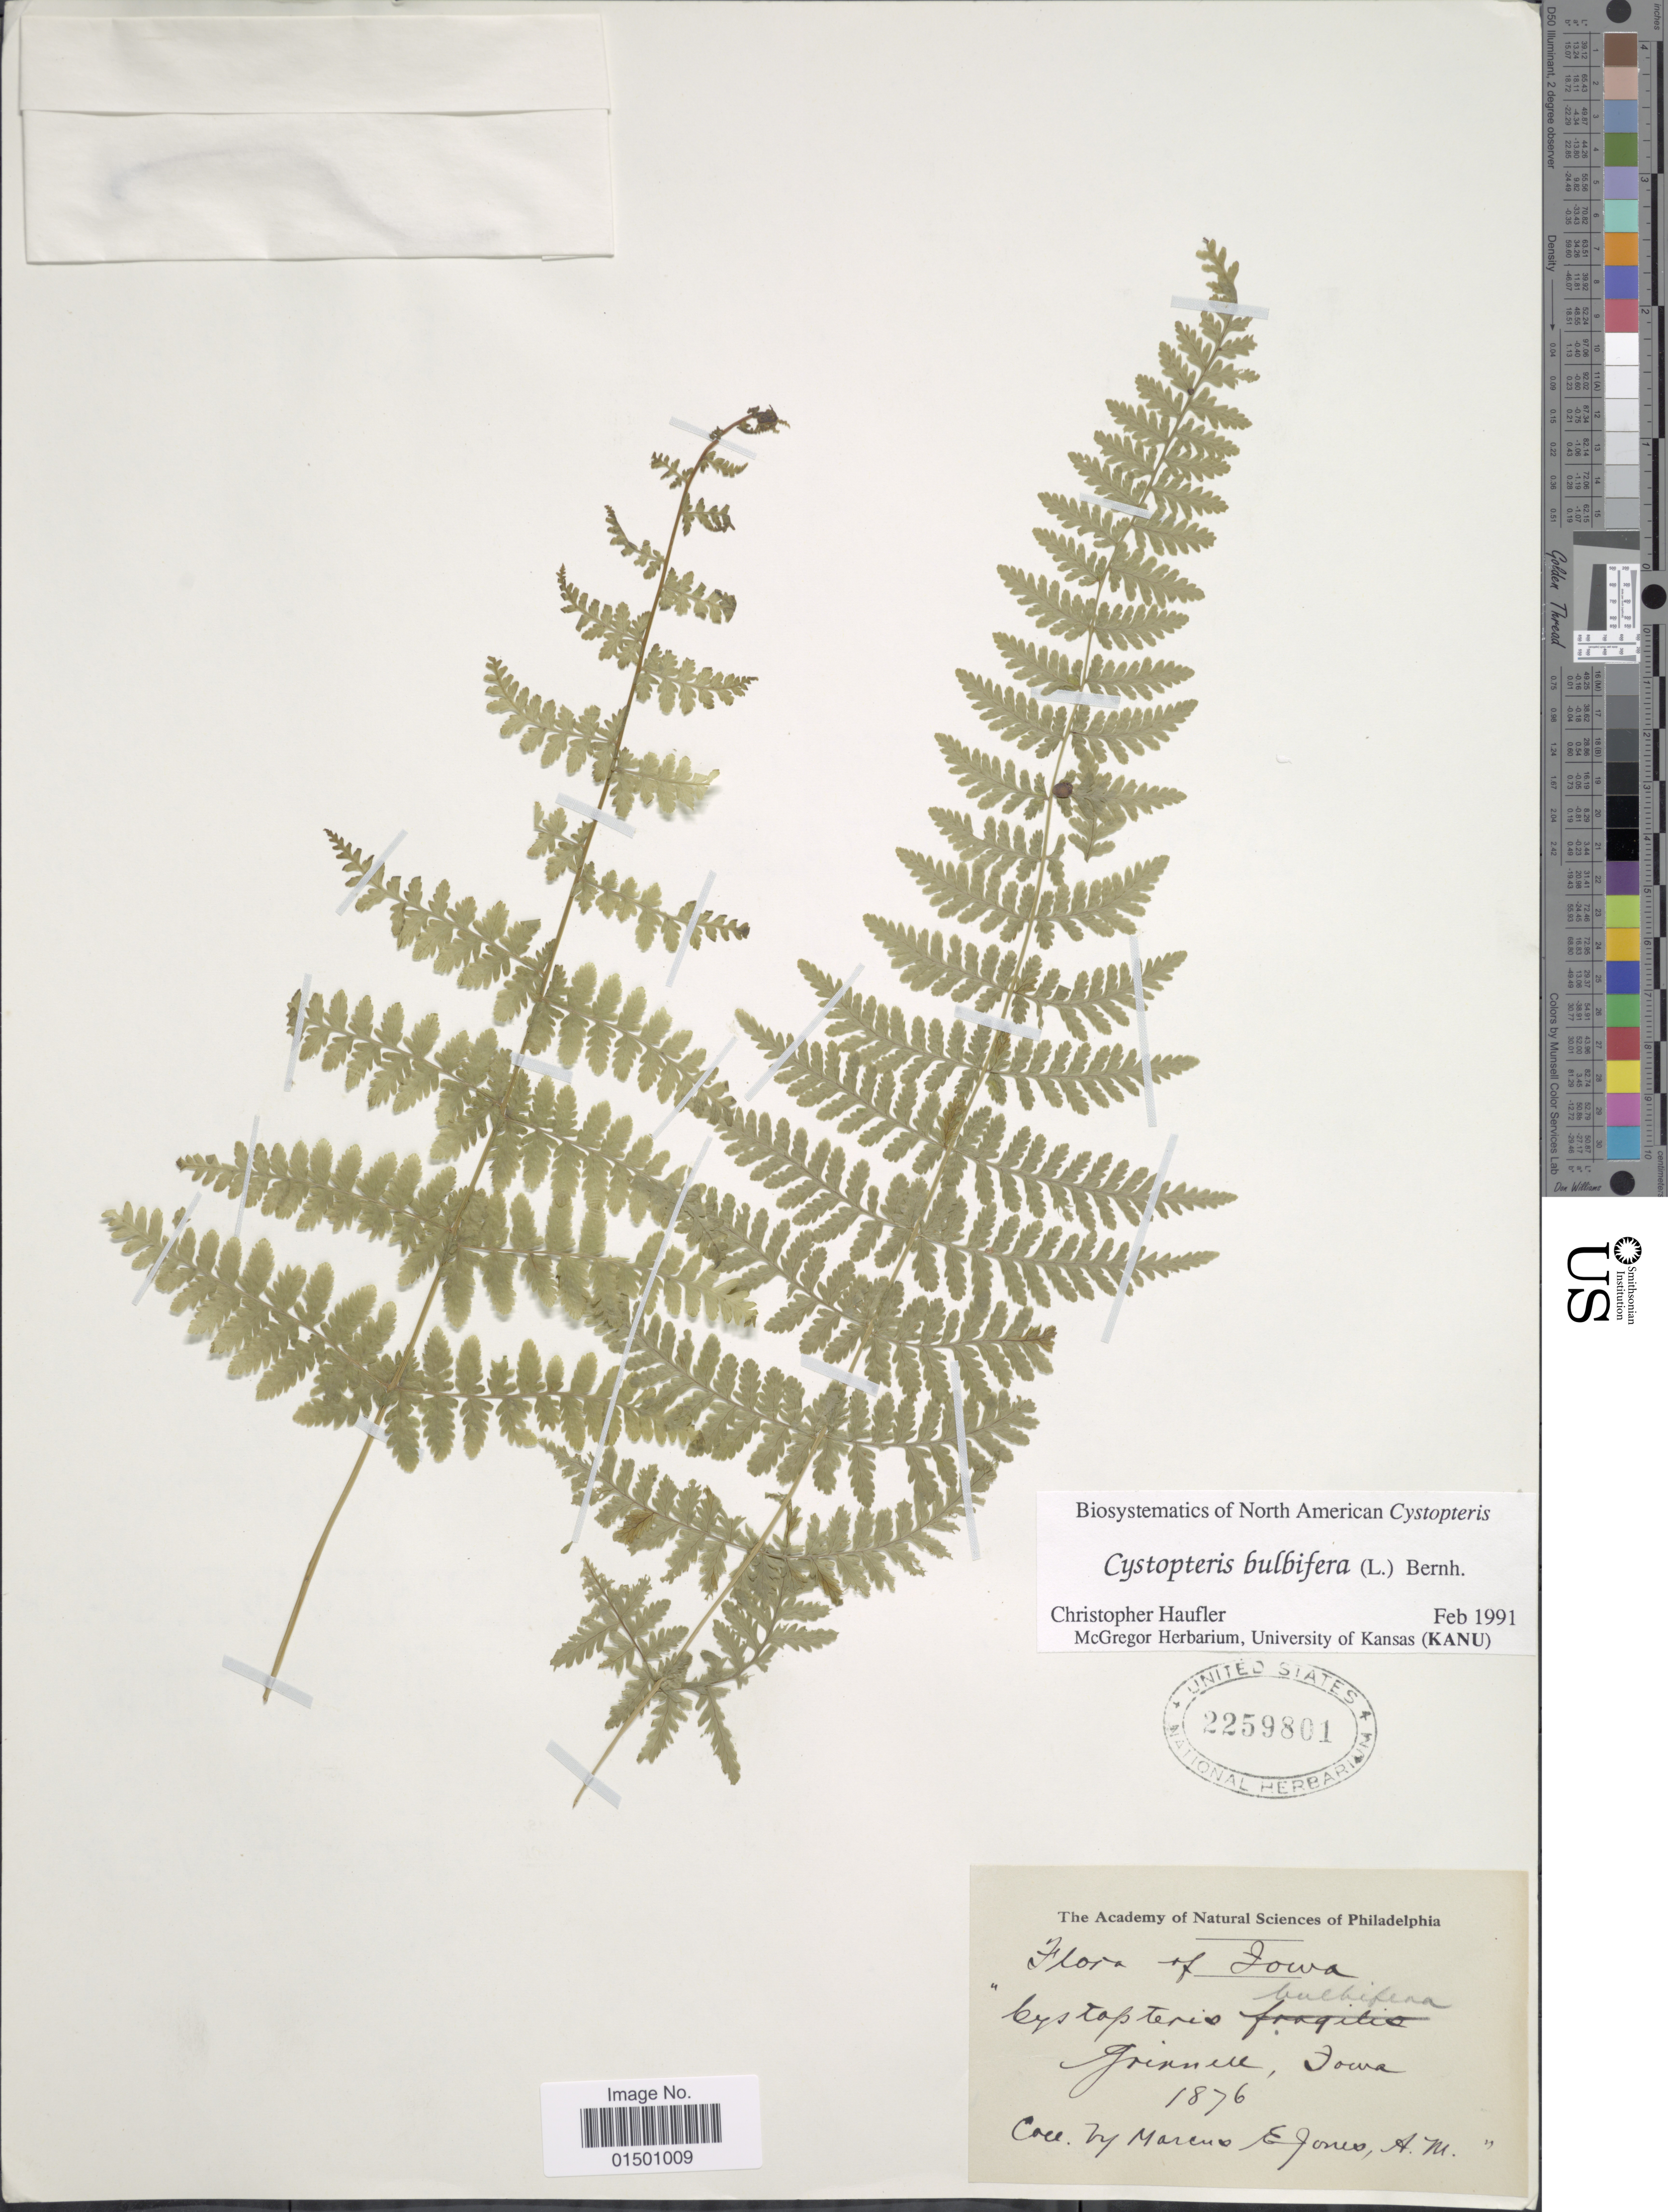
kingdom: Plantae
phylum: Tracheophyta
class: Polypodiopsida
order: Polypodiales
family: Cystopteridaceae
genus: Cystopteris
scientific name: Cystopteris bulbifera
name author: (L.) Bernh.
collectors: M. E. Jones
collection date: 1876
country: United States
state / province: Iowa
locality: Grinnell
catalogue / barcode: US 2259801